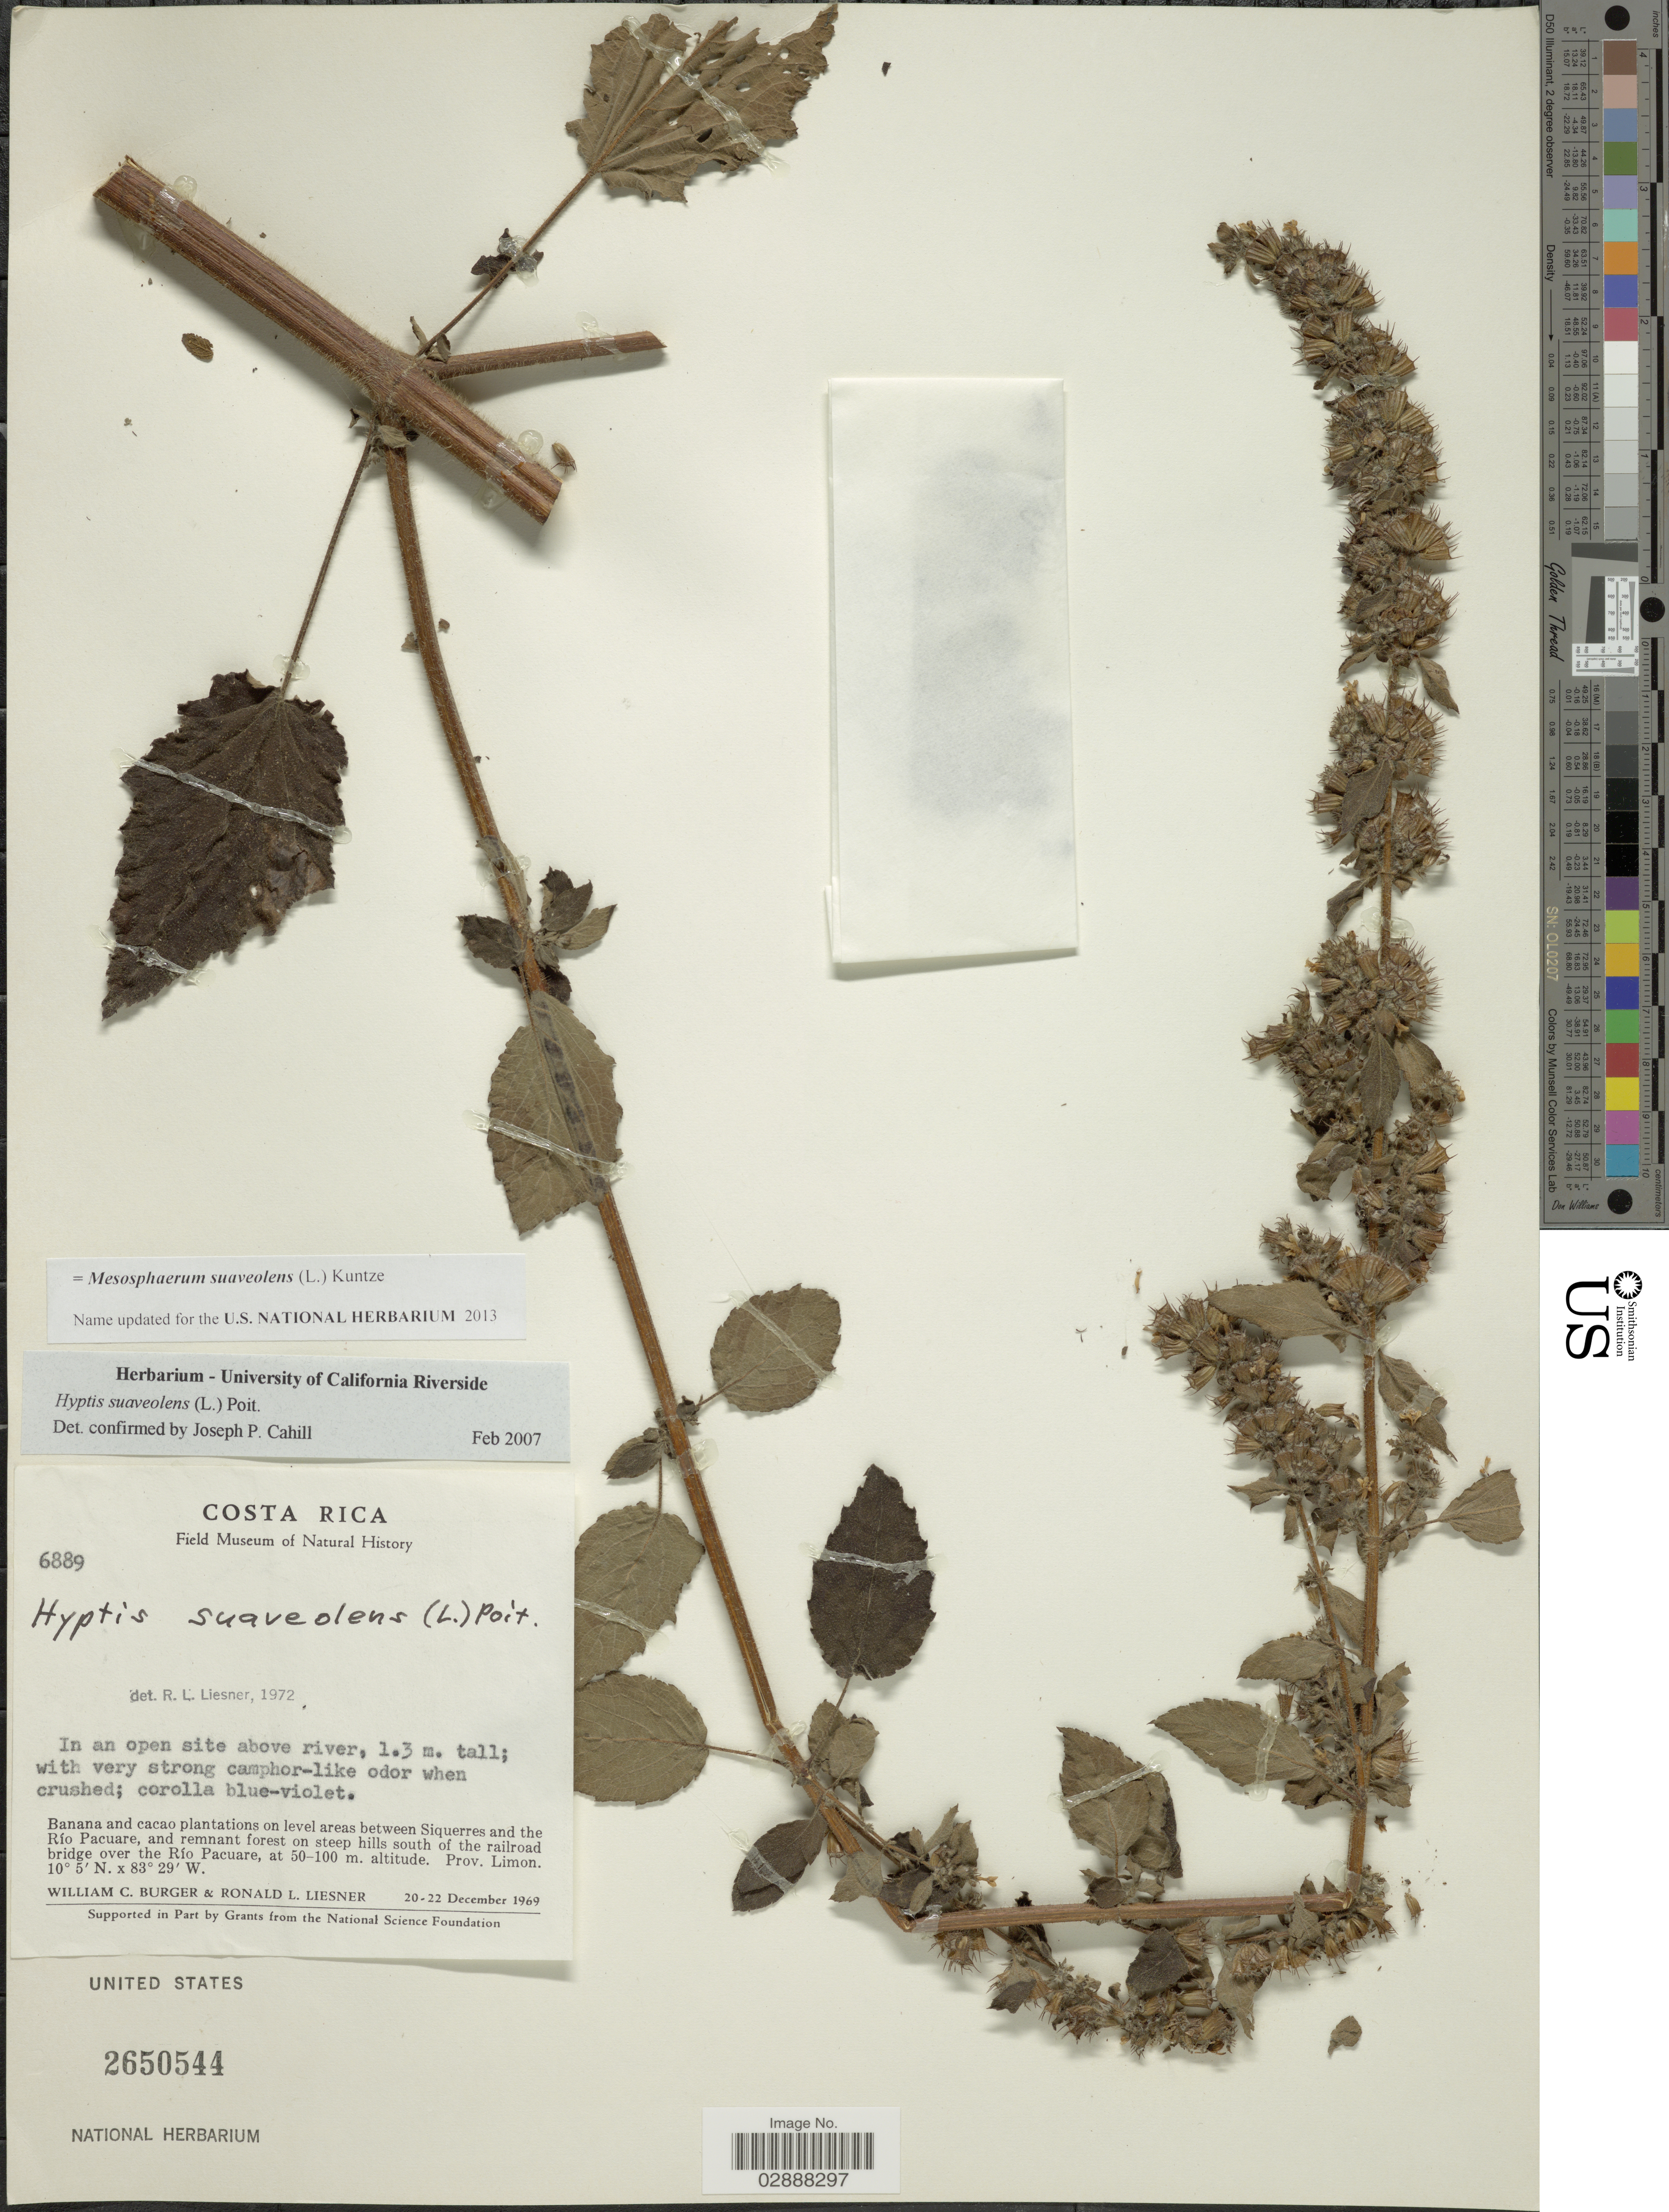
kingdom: Plantae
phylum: Tracheophyta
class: Magnoliopsida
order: Lamiales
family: Lamiaceae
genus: Mesosphaerum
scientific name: Mesosphaerum suaveolens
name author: (L.) Kuntze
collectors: W. Burger & R. L. Liesner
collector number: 6889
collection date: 1969-12-20/1969-12-22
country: Costa Rica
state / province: Limón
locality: Banana and cacao plantations on level areas between Siquerres and the Río Pacuare, and remnant forest on steep hills south of the railroad bridge over the Río Pacuare.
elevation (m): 50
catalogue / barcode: US 2650544